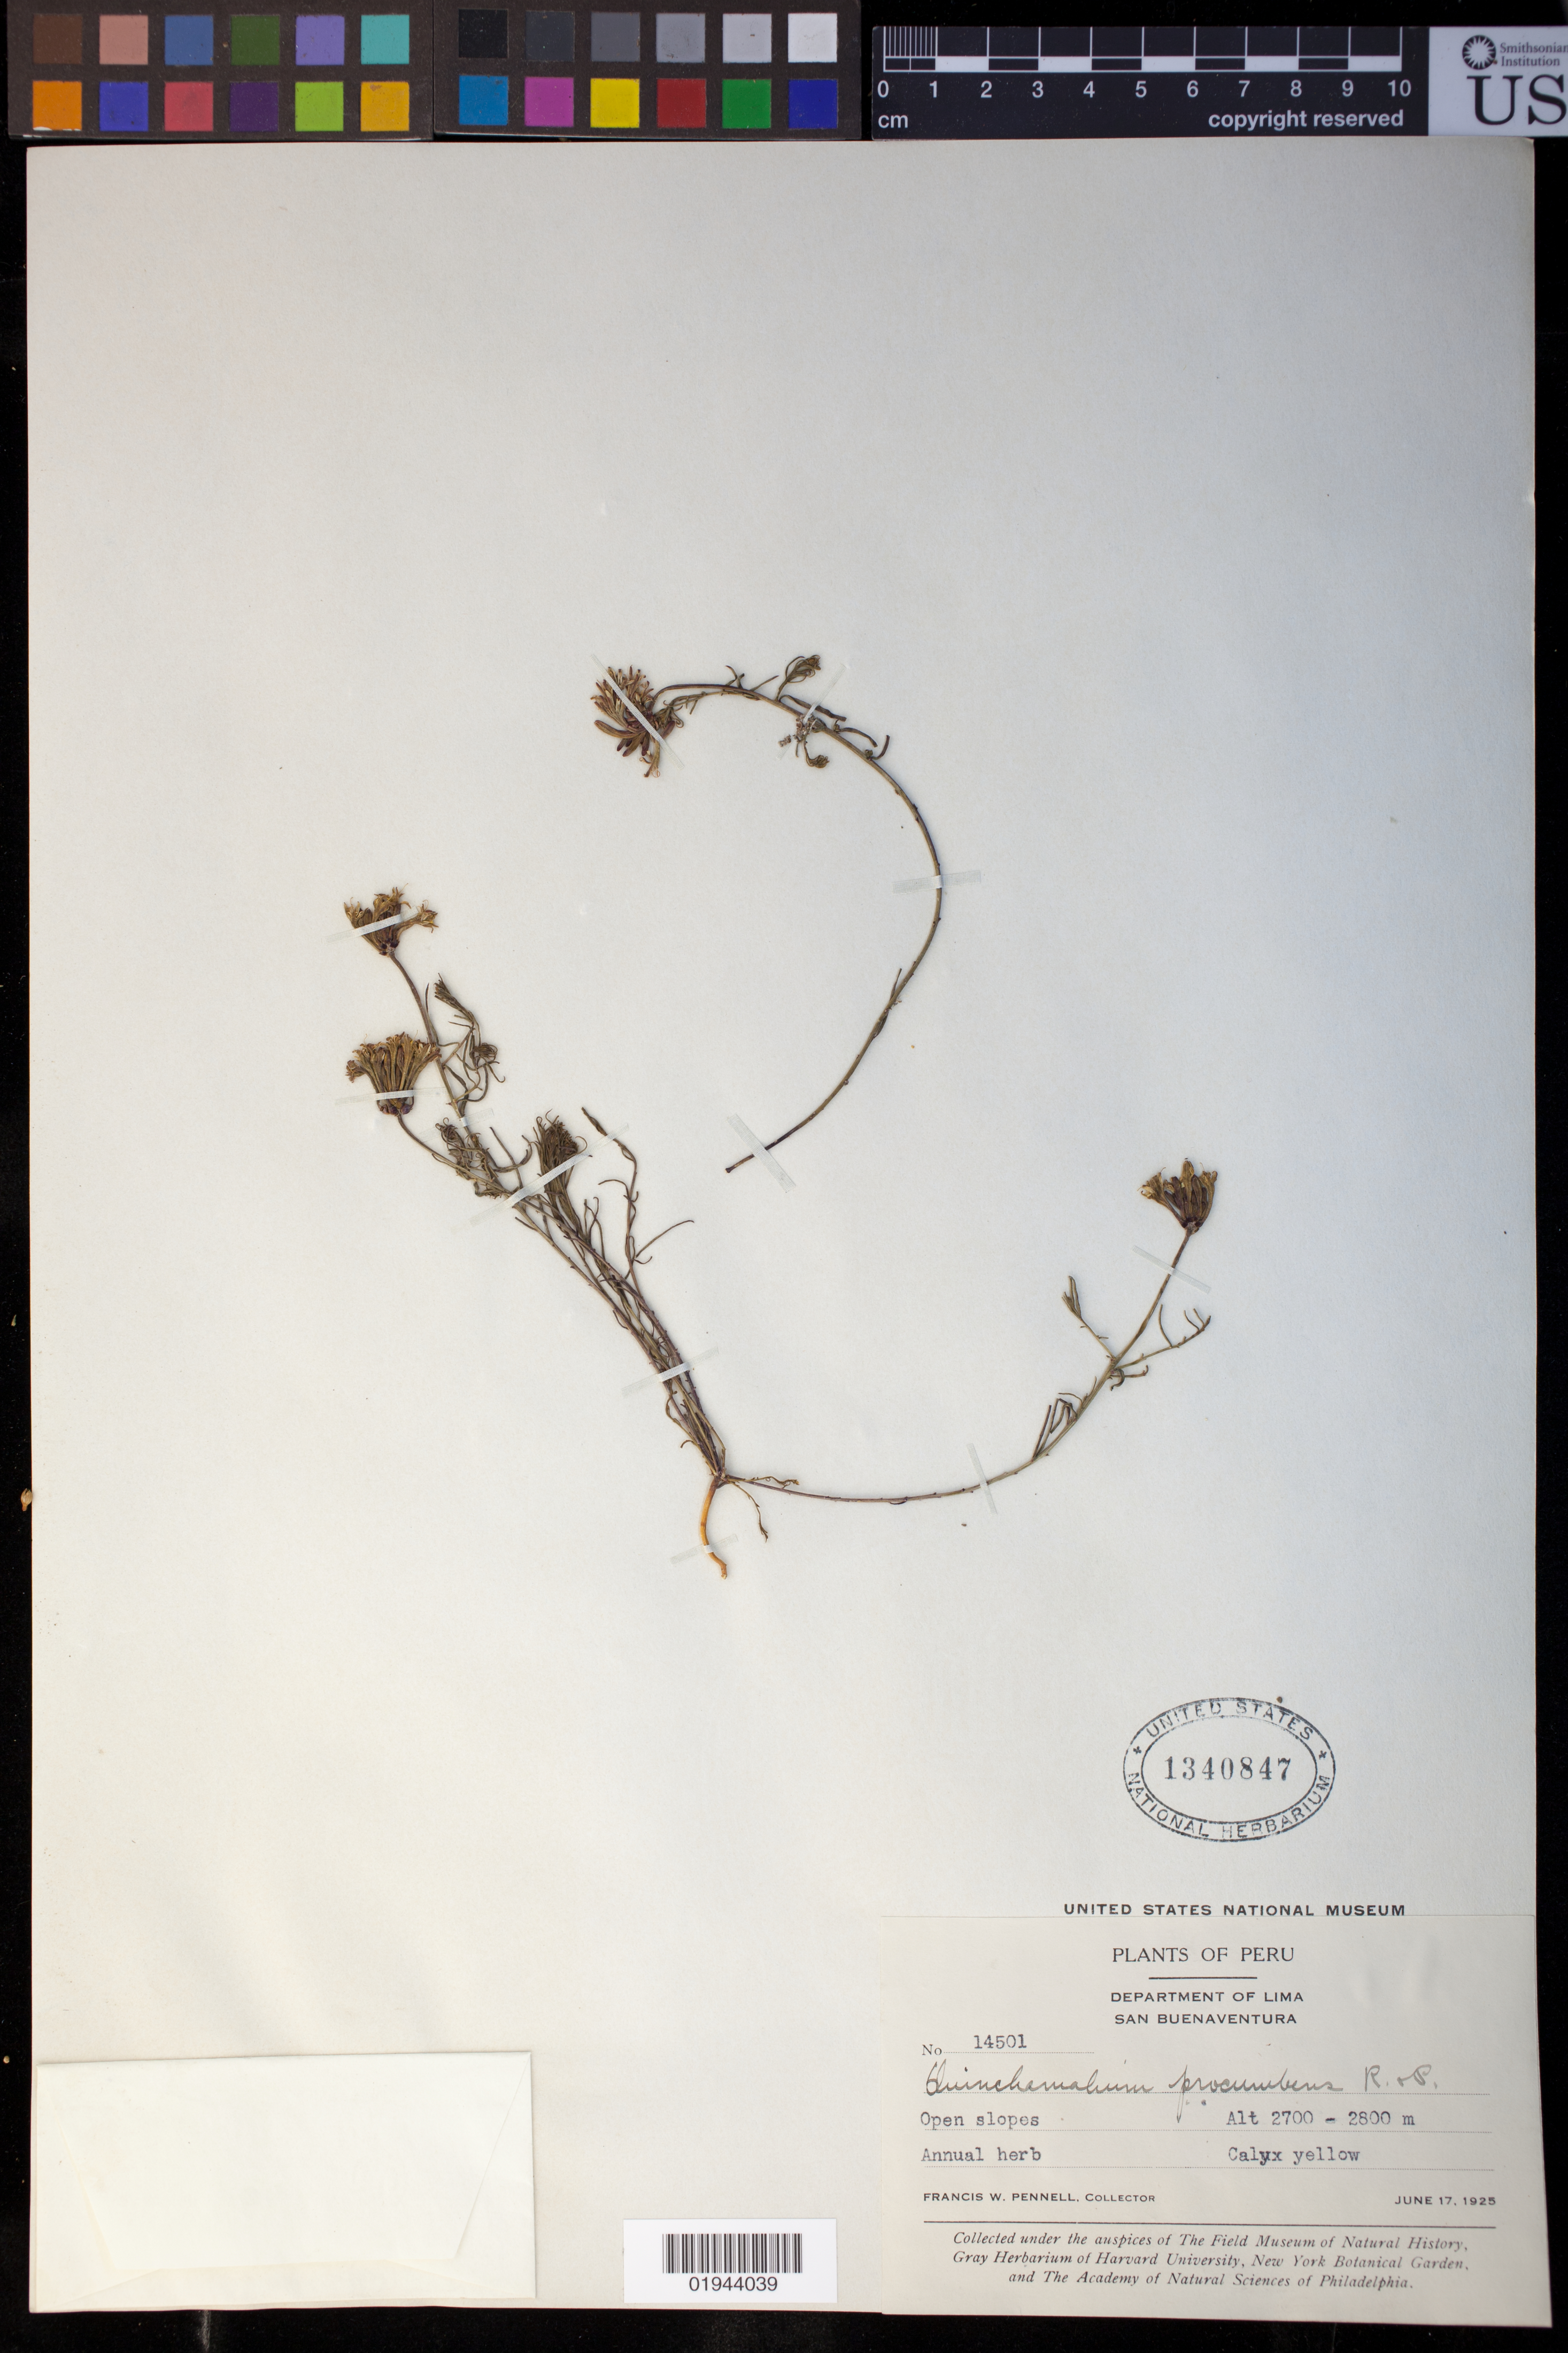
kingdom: Plantae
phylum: Tracheophyta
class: Magnoliopsida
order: Santalales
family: Schoepfiaceae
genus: Quinchamalium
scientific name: Quinchamalium procumbens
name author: Ruiz & Pav.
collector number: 14501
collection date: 1925-06-17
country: Peru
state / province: Lima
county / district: Canta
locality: San Buenaventura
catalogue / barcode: US 1340847